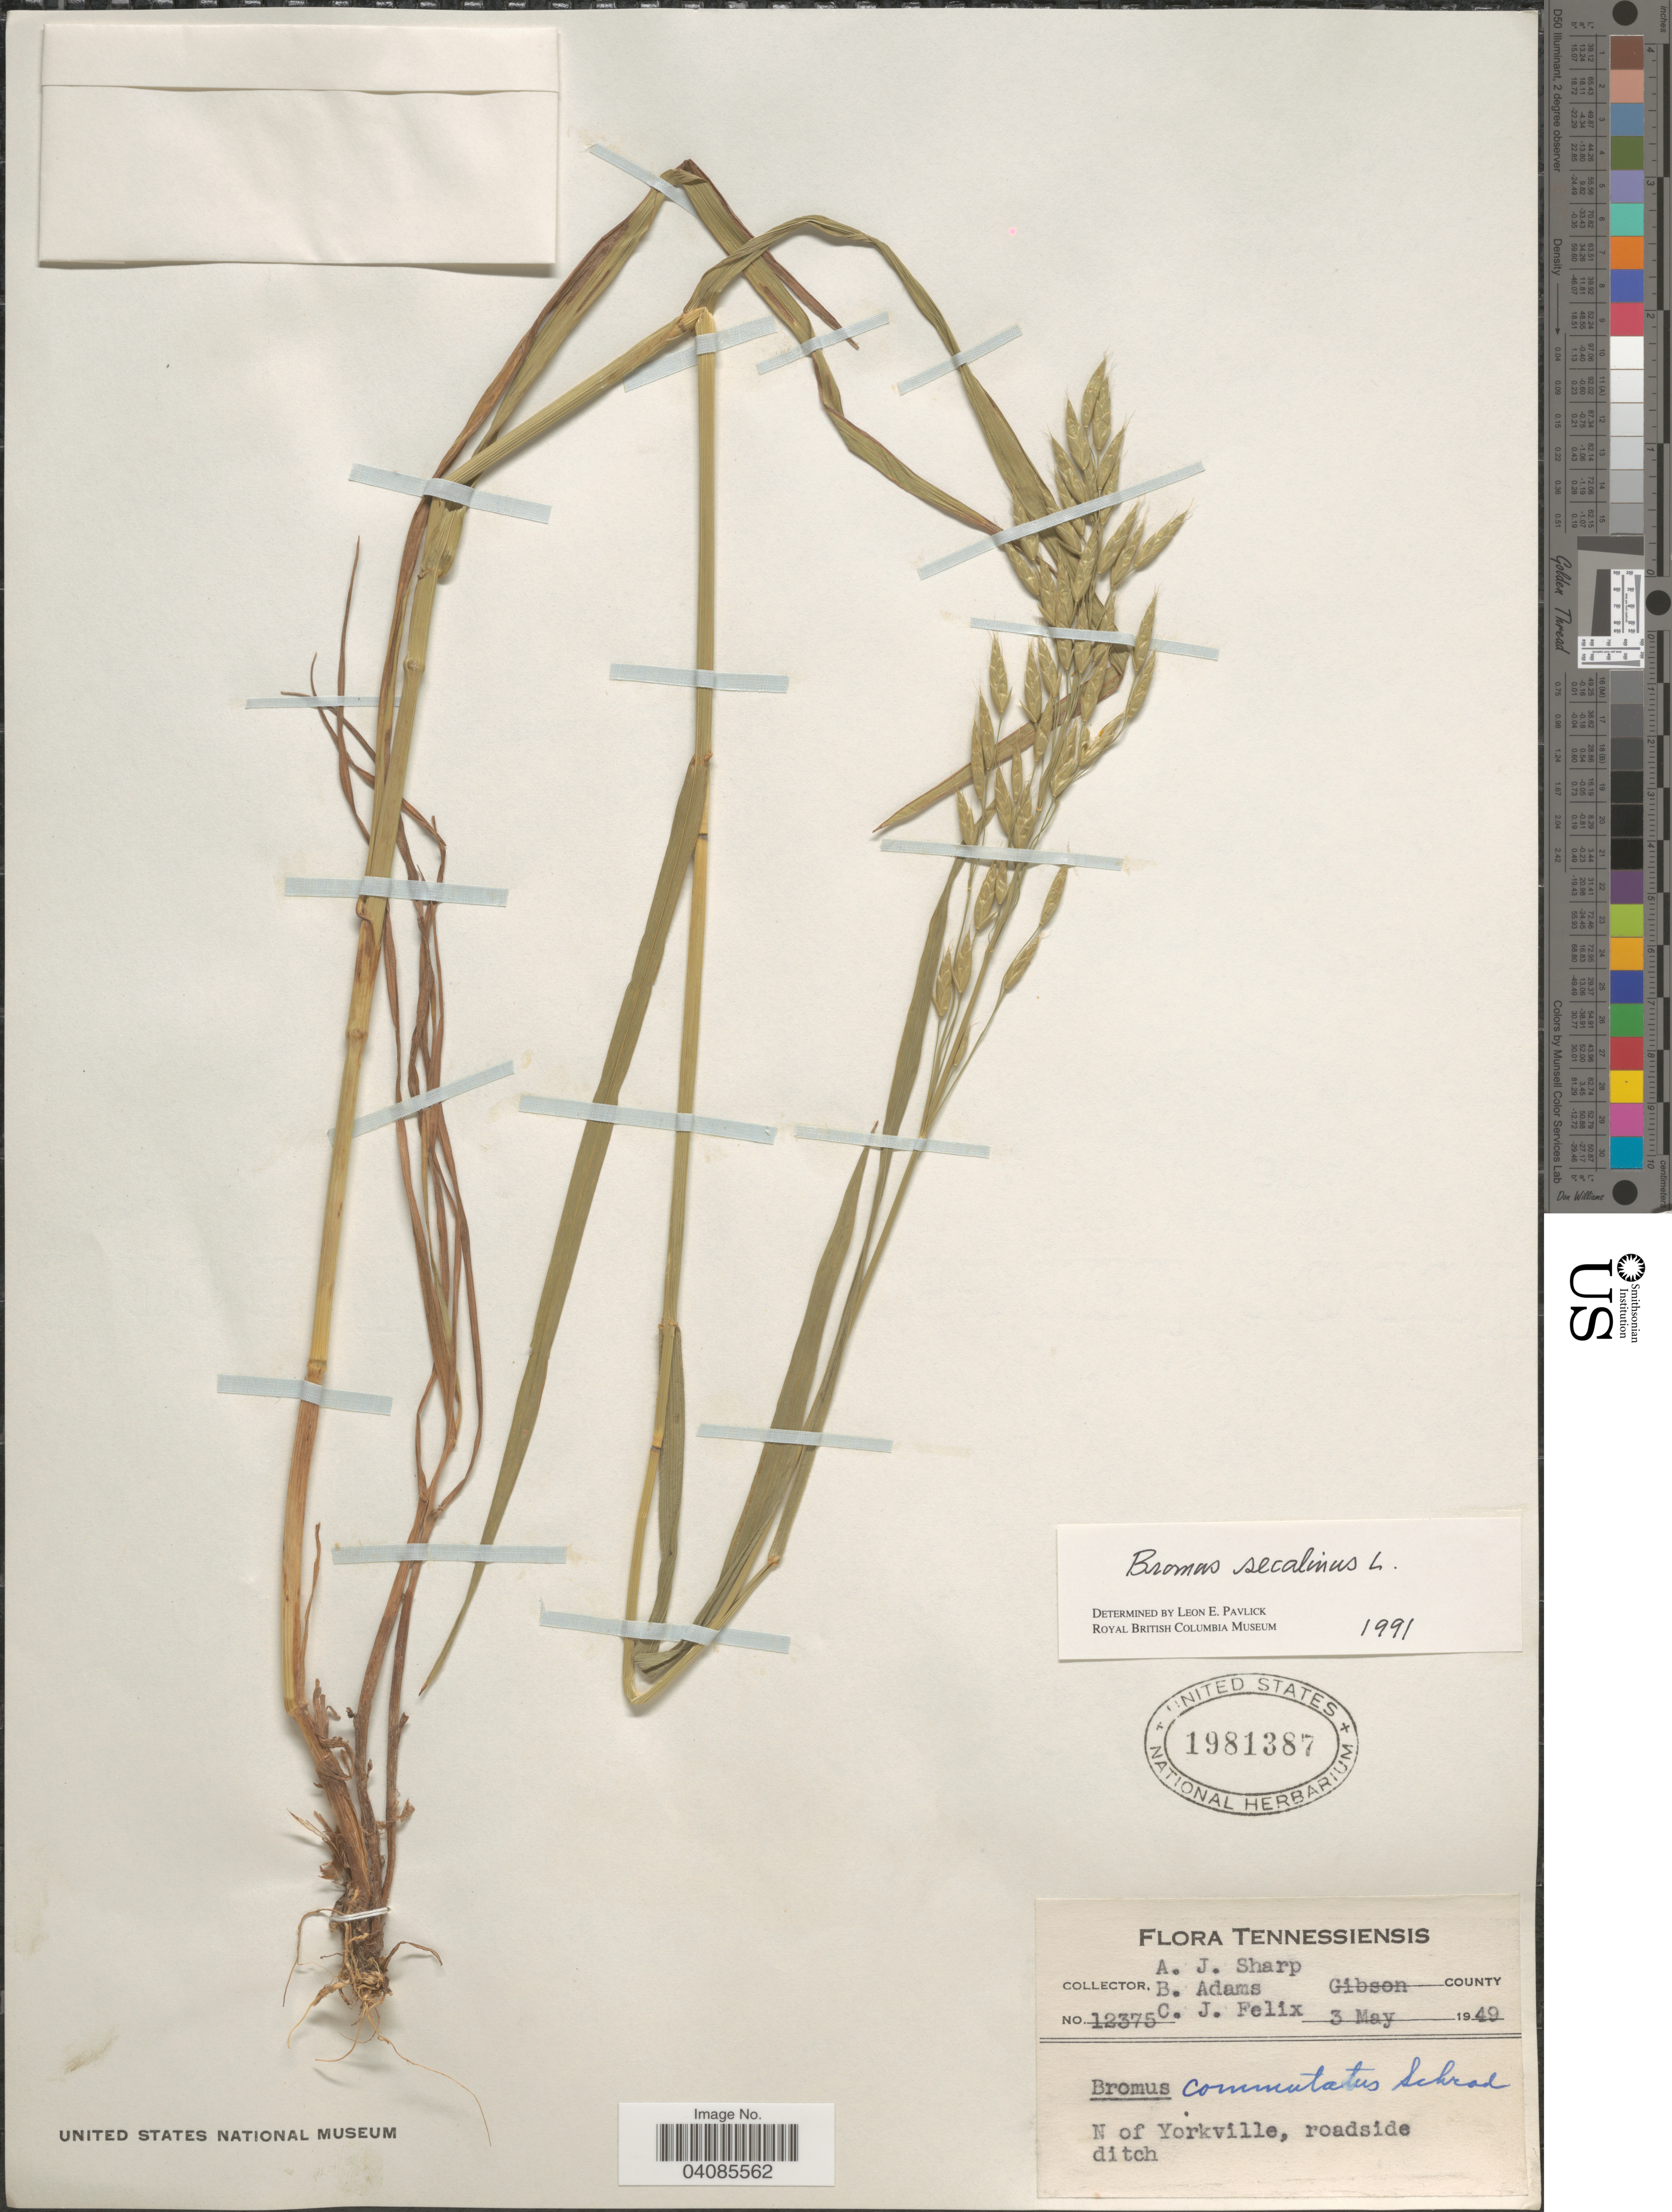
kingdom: Plantae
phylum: Tracheophyta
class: Liliopsida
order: Poales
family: Poaceae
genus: Bromus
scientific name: Bromus secalinus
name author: L.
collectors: A. J. Sharp, B. Adams & C. Felix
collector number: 12375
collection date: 1949-05-03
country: United States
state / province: Tennessee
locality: Gibson County. N of Yorkville, roadside ditch.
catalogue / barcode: US 1981387